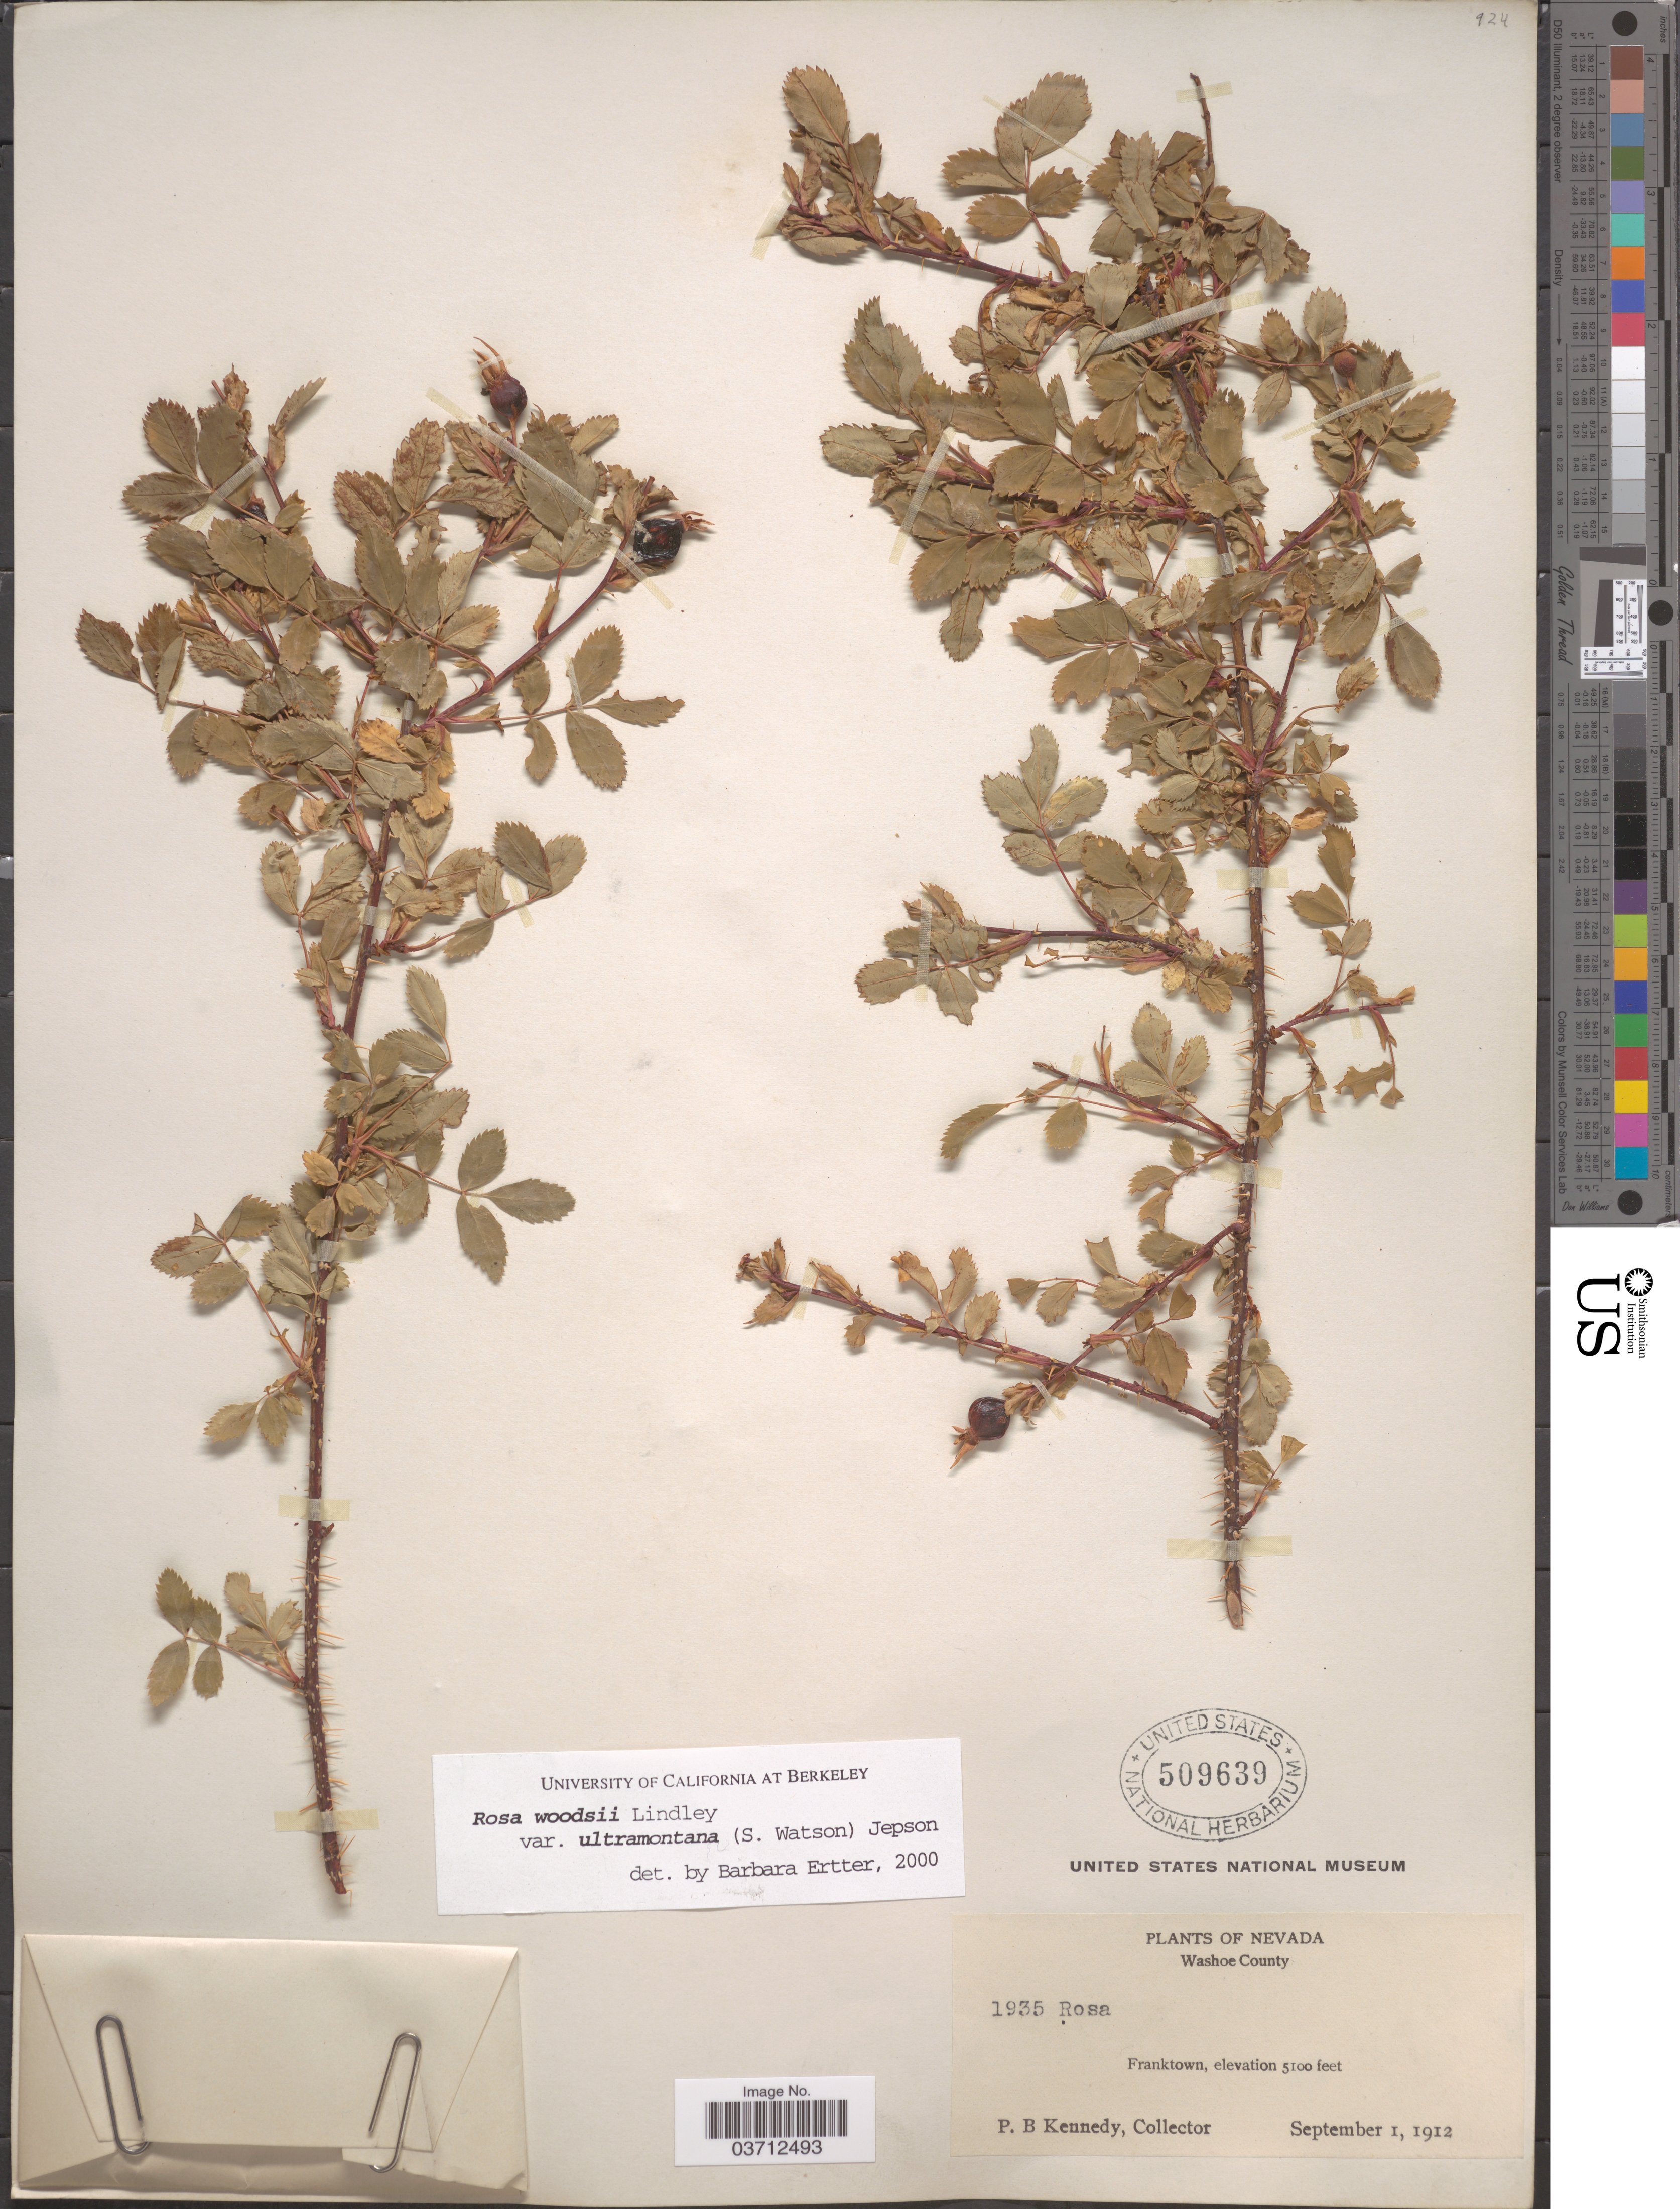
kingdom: Plantae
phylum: Tracheophyta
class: Magnoliopsida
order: Rosales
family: Rosaceae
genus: Rosa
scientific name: Rosa woodsii var. ultramontana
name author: Lindl.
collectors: P. B. Kennedy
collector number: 1935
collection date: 1912-09-01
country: United States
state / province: Nevada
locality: Washoe County. Franktown.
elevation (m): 1554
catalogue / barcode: US 509639